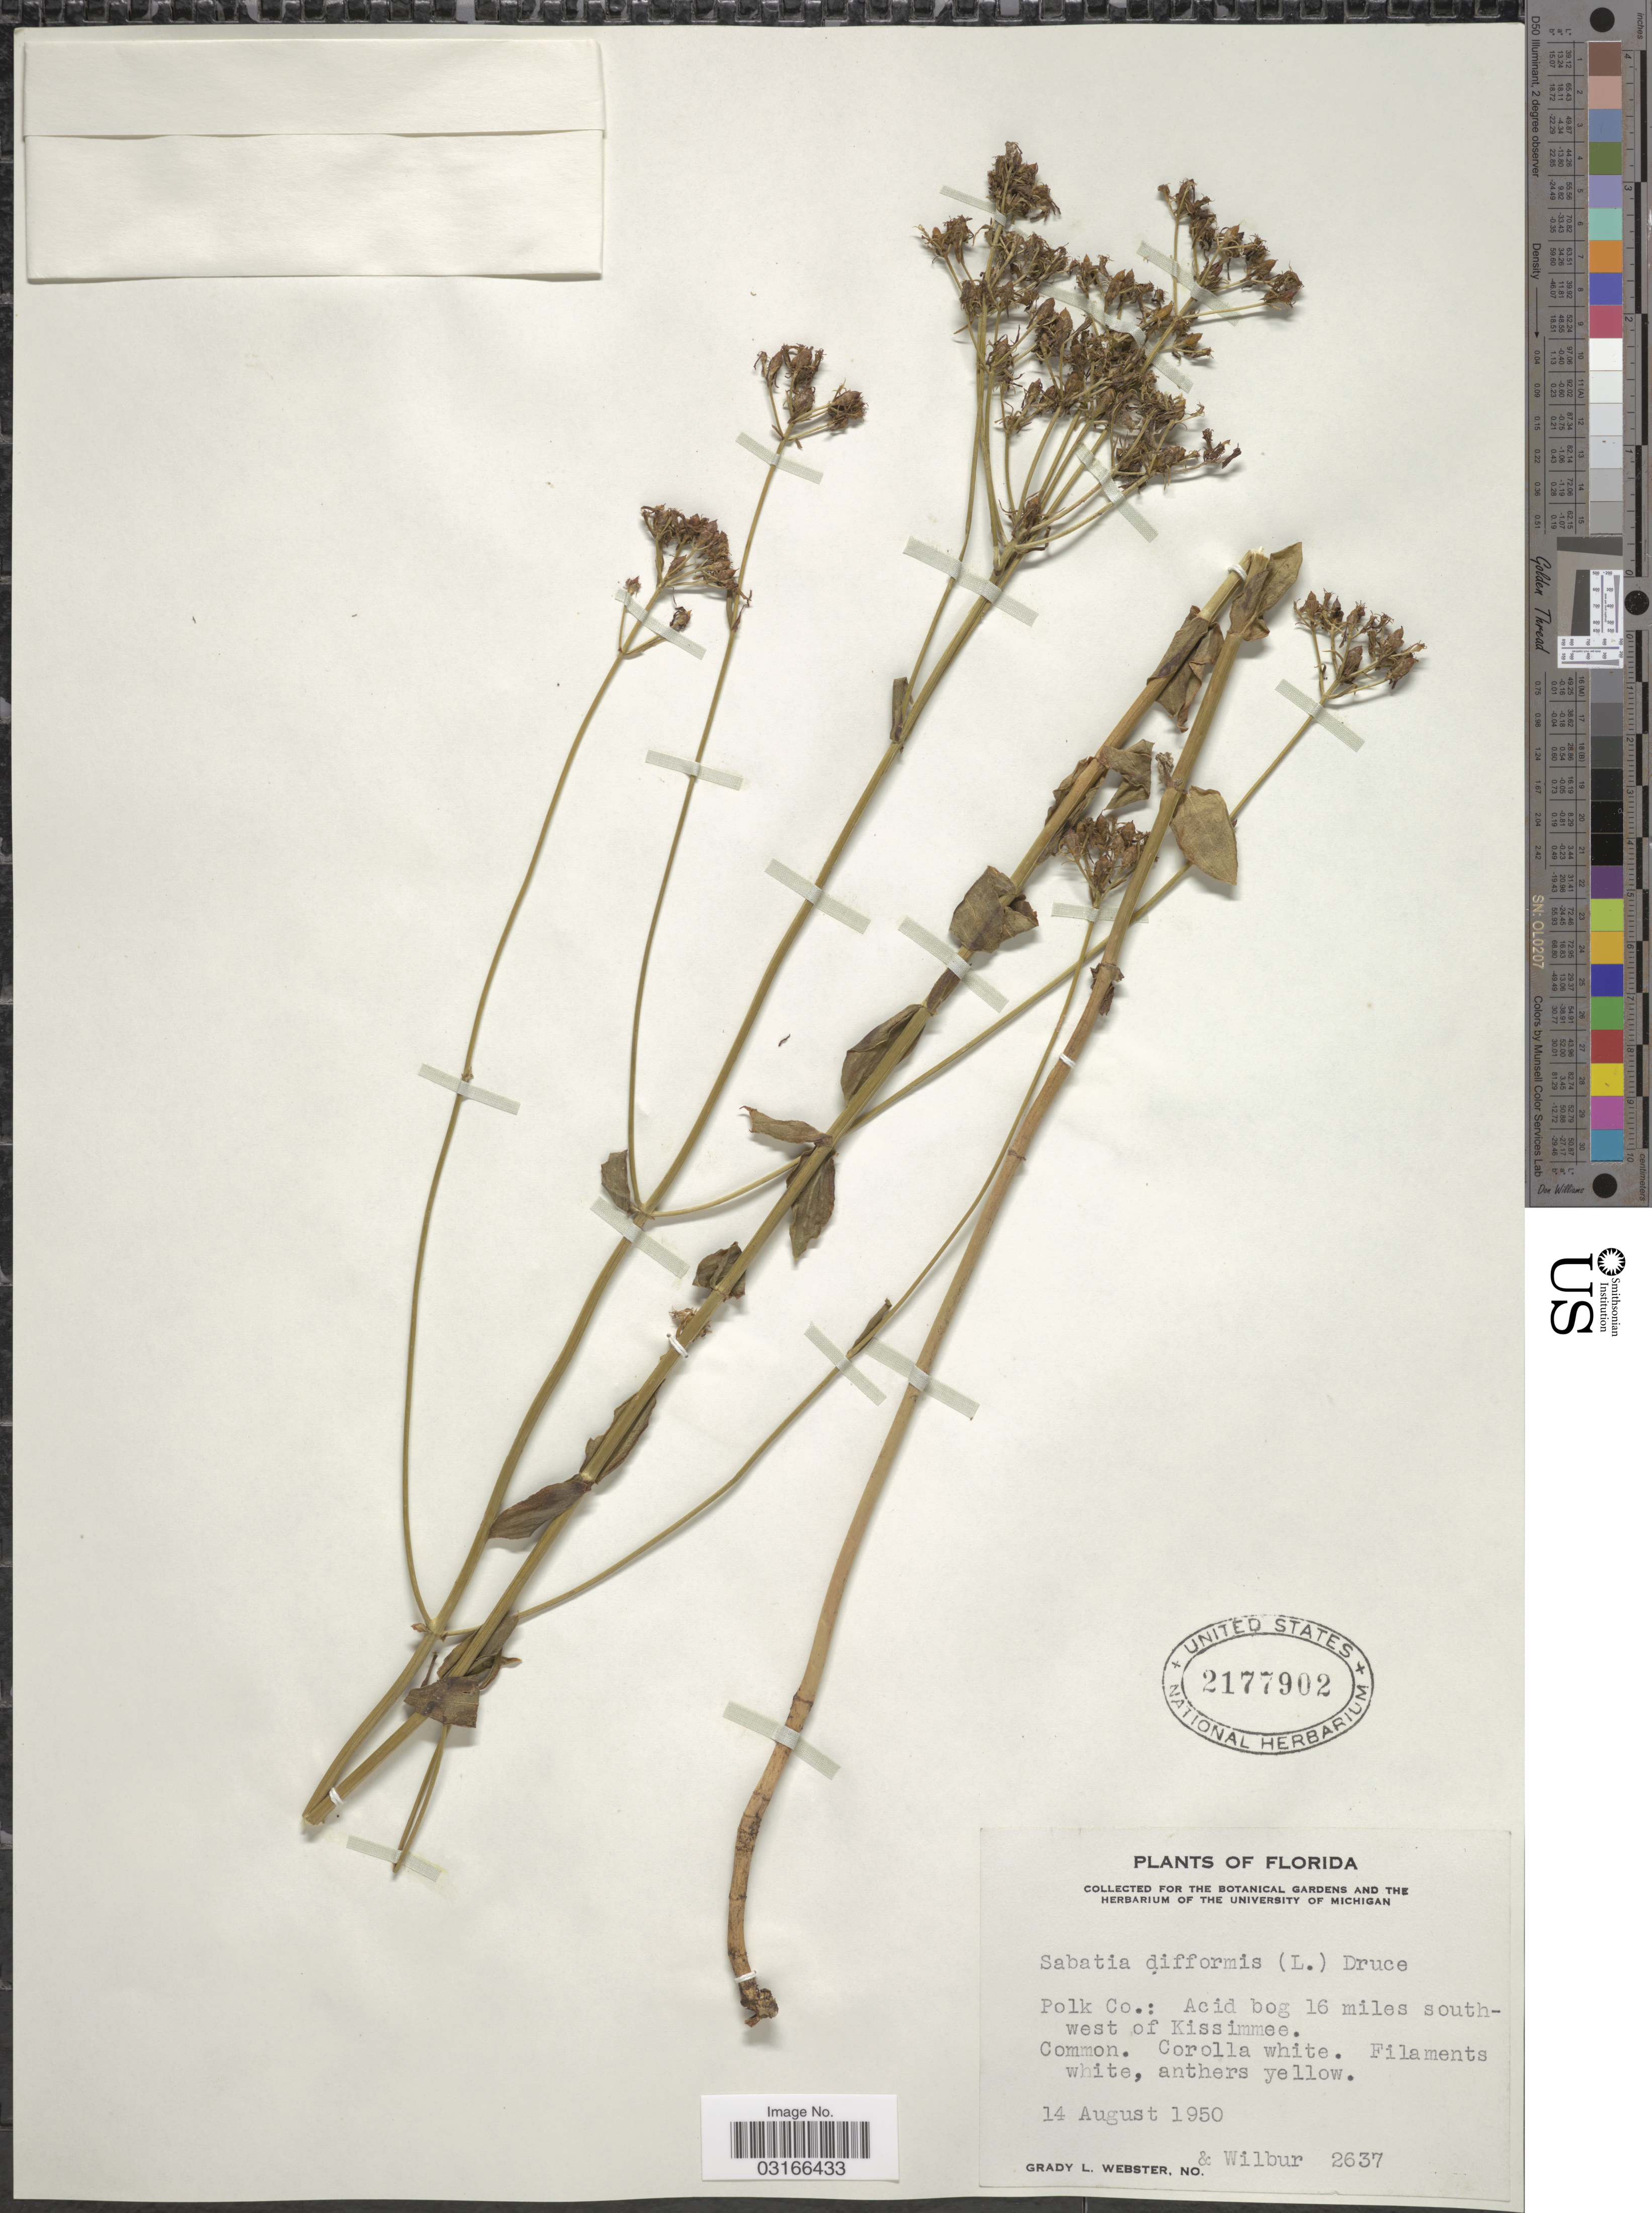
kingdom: Plantae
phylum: Tracheophyta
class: Magnoliopsida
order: Gentianales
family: Gentianaceae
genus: Sabatia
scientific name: Sabatia difformis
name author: (L.) Druce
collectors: G. L. Webster & Wilbur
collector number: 2637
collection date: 1950-08-14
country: United States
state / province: Florida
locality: Polk Co.: Acid bog 16 miles southwest of Kissimmee.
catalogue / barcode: US 2177902